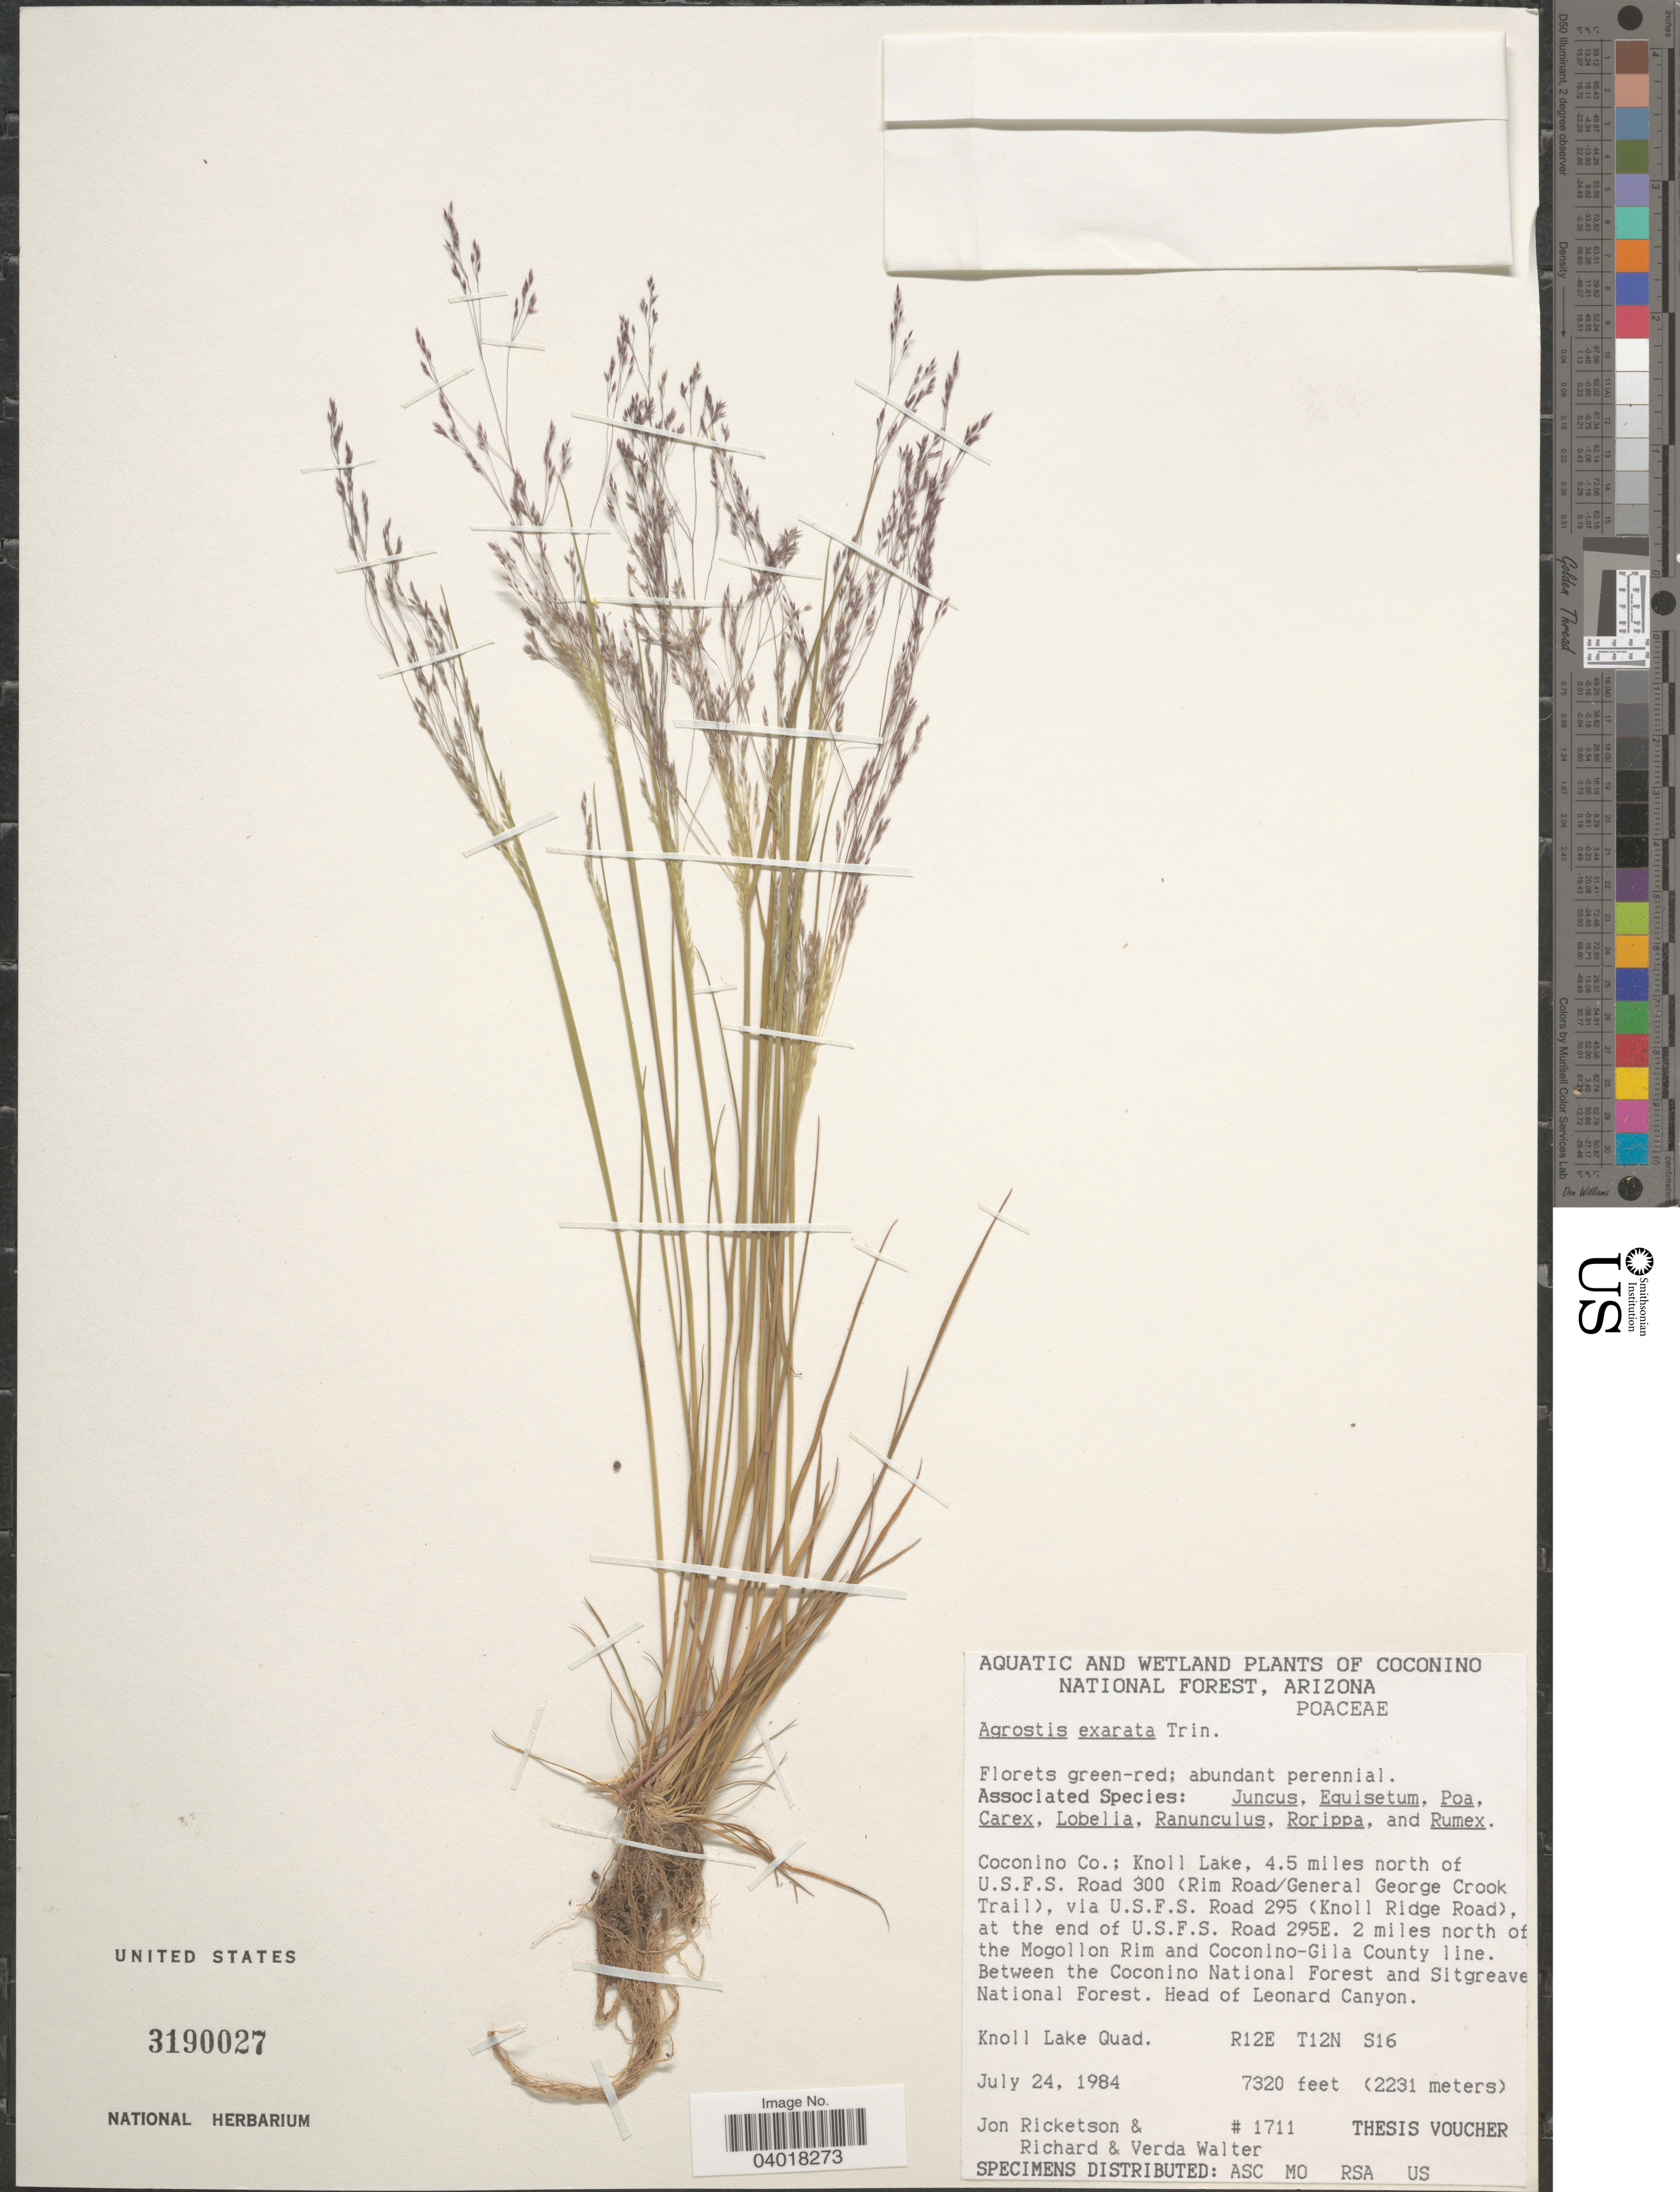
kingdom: Plantae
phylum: Tracheophyta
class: Liliopsida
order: Poales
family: Poaceae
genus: Agrostis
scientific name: Agrostis exarata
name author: Trin.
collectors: J. Ricketson, R. Walter & V. Walter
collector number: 1711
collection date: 1984-07-24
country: United States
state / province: Arizona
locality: Aquatic and wetpland of Coconino National Forest. Coconino Co.; Knoll Lake, 4.5 miles north of U.S.F.S. Road 300 (Rim Road/General George Crook Trail), via U.S.F.S. Road 295 (Knoll Ridge Road), at the end of U.S.F.S Road 295E. 2 miles north of the Mogollon Rim and Coconino-Gila County line. Between the Coconino National Forest and Sitgreave National Forest. Head of Leonard Canyon. Knoll Lake Quad. R12E T12N S16.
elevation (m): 2231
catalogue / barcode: US 3190027